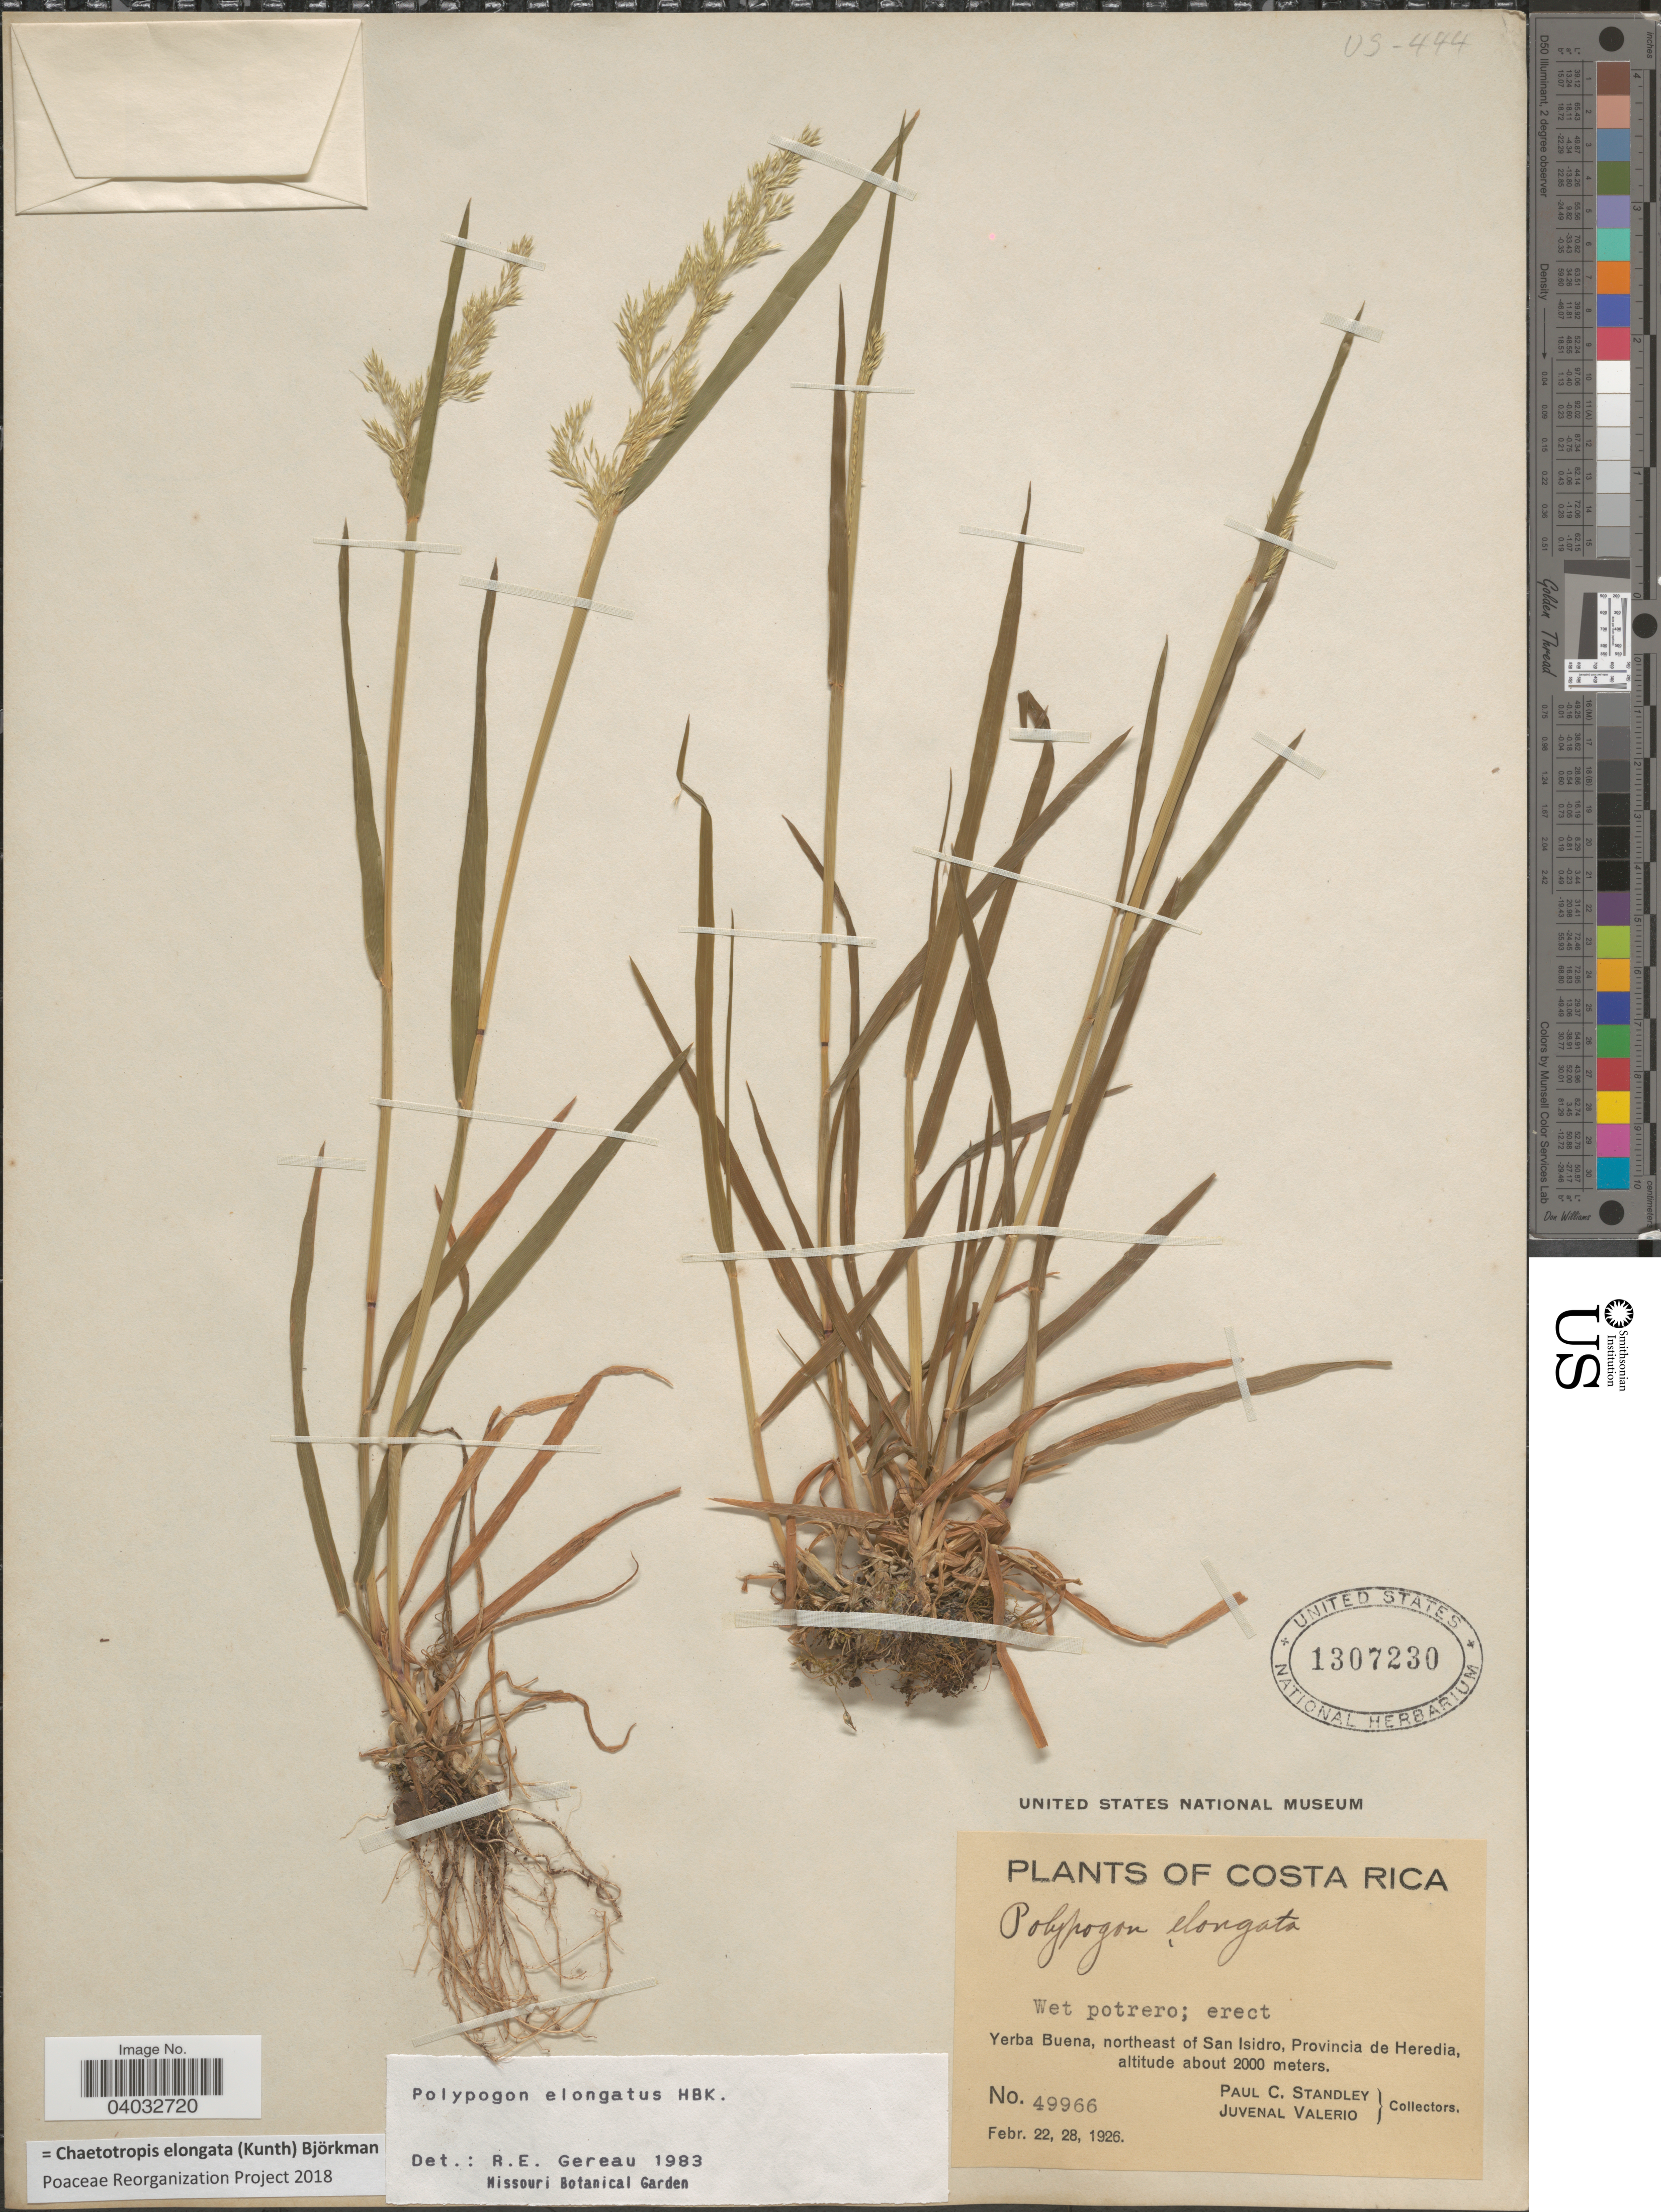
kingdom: Plantae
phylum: Tracheophyta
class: Liliopsida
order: Poales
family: Poaceae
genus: Chaetotropis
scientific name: Chaetotropis elongata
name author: (Kunth) Björkman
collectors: P. C. Standley & J. Valerio R.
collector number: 49966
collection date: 1926-02-22/1926-02-28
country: Costa Rica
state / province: Heredia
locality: Yerba Buena, northeast of San Isidro.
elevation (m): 2000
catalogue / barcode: US 1307230